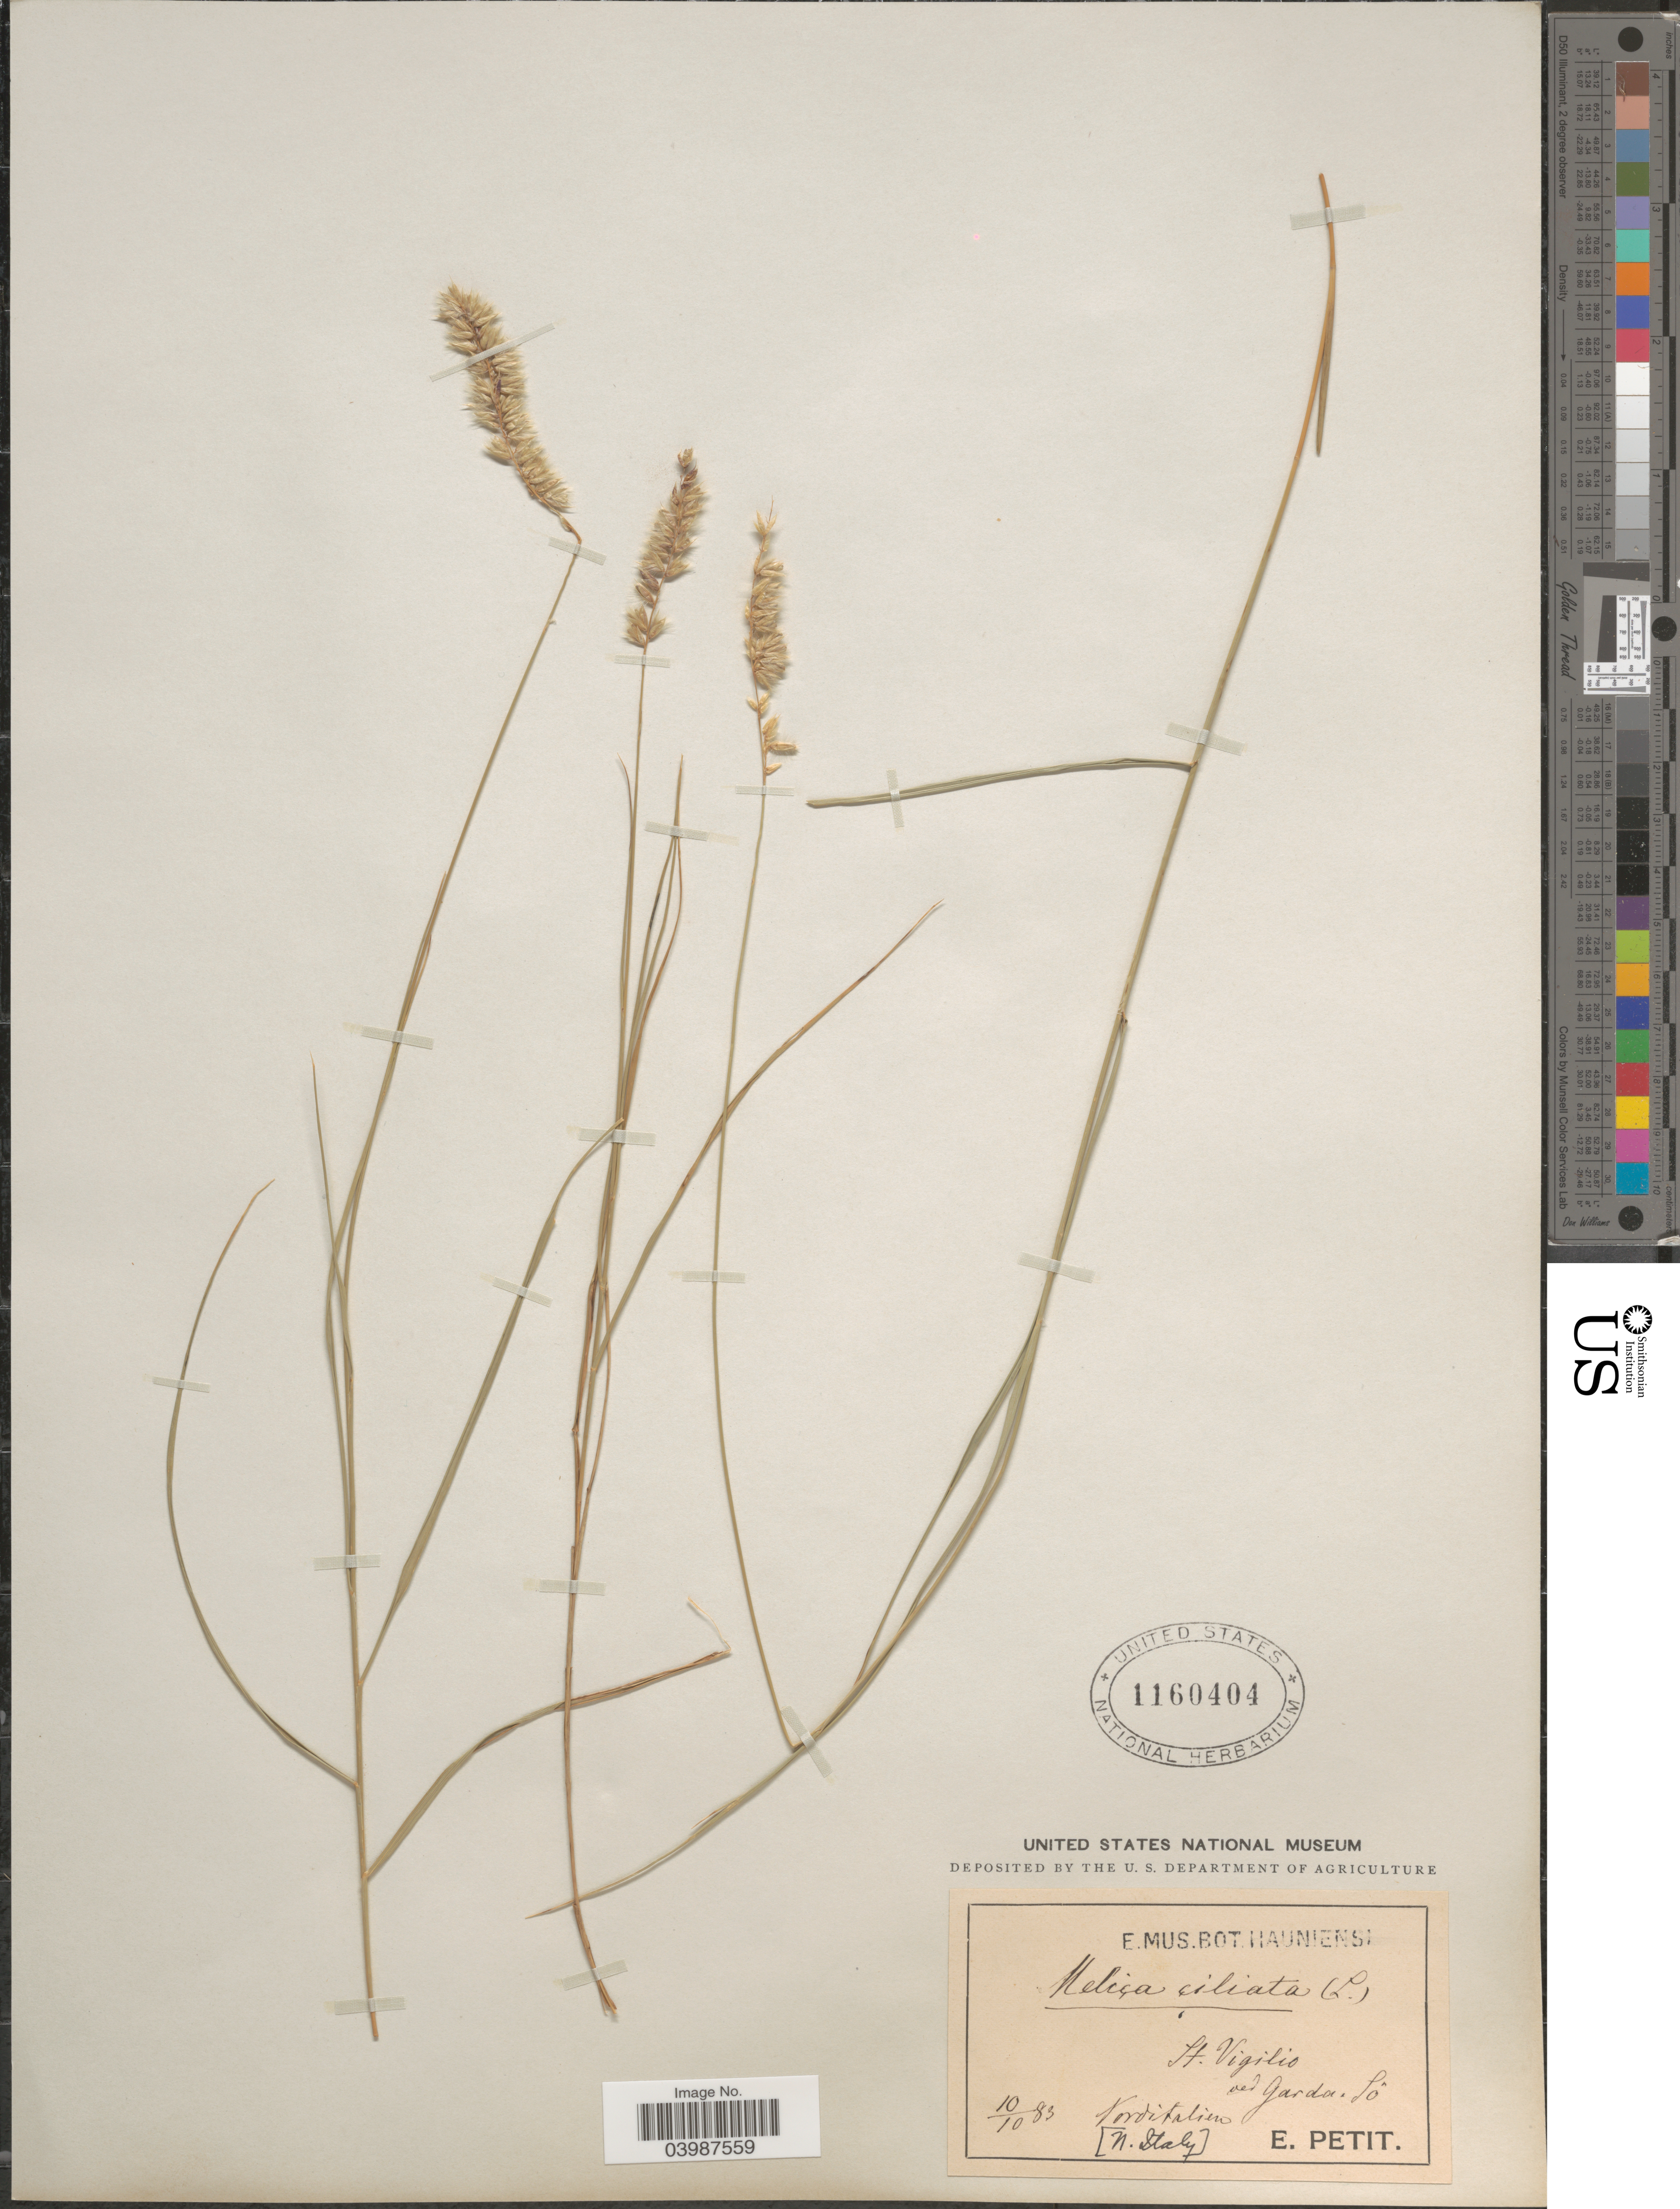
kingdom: Plantae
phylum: Tracheophyta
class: Liliopsida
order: Poales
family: Poaceae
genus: Melica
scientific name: Melica ciliata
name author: L.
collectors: E. Petit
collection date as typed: Transcribed d/m/y: 10/10/83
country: Italy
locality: St. Vigilio ved Garda. Ső. Norditalien [N. Italy].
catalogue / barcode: US 1160404